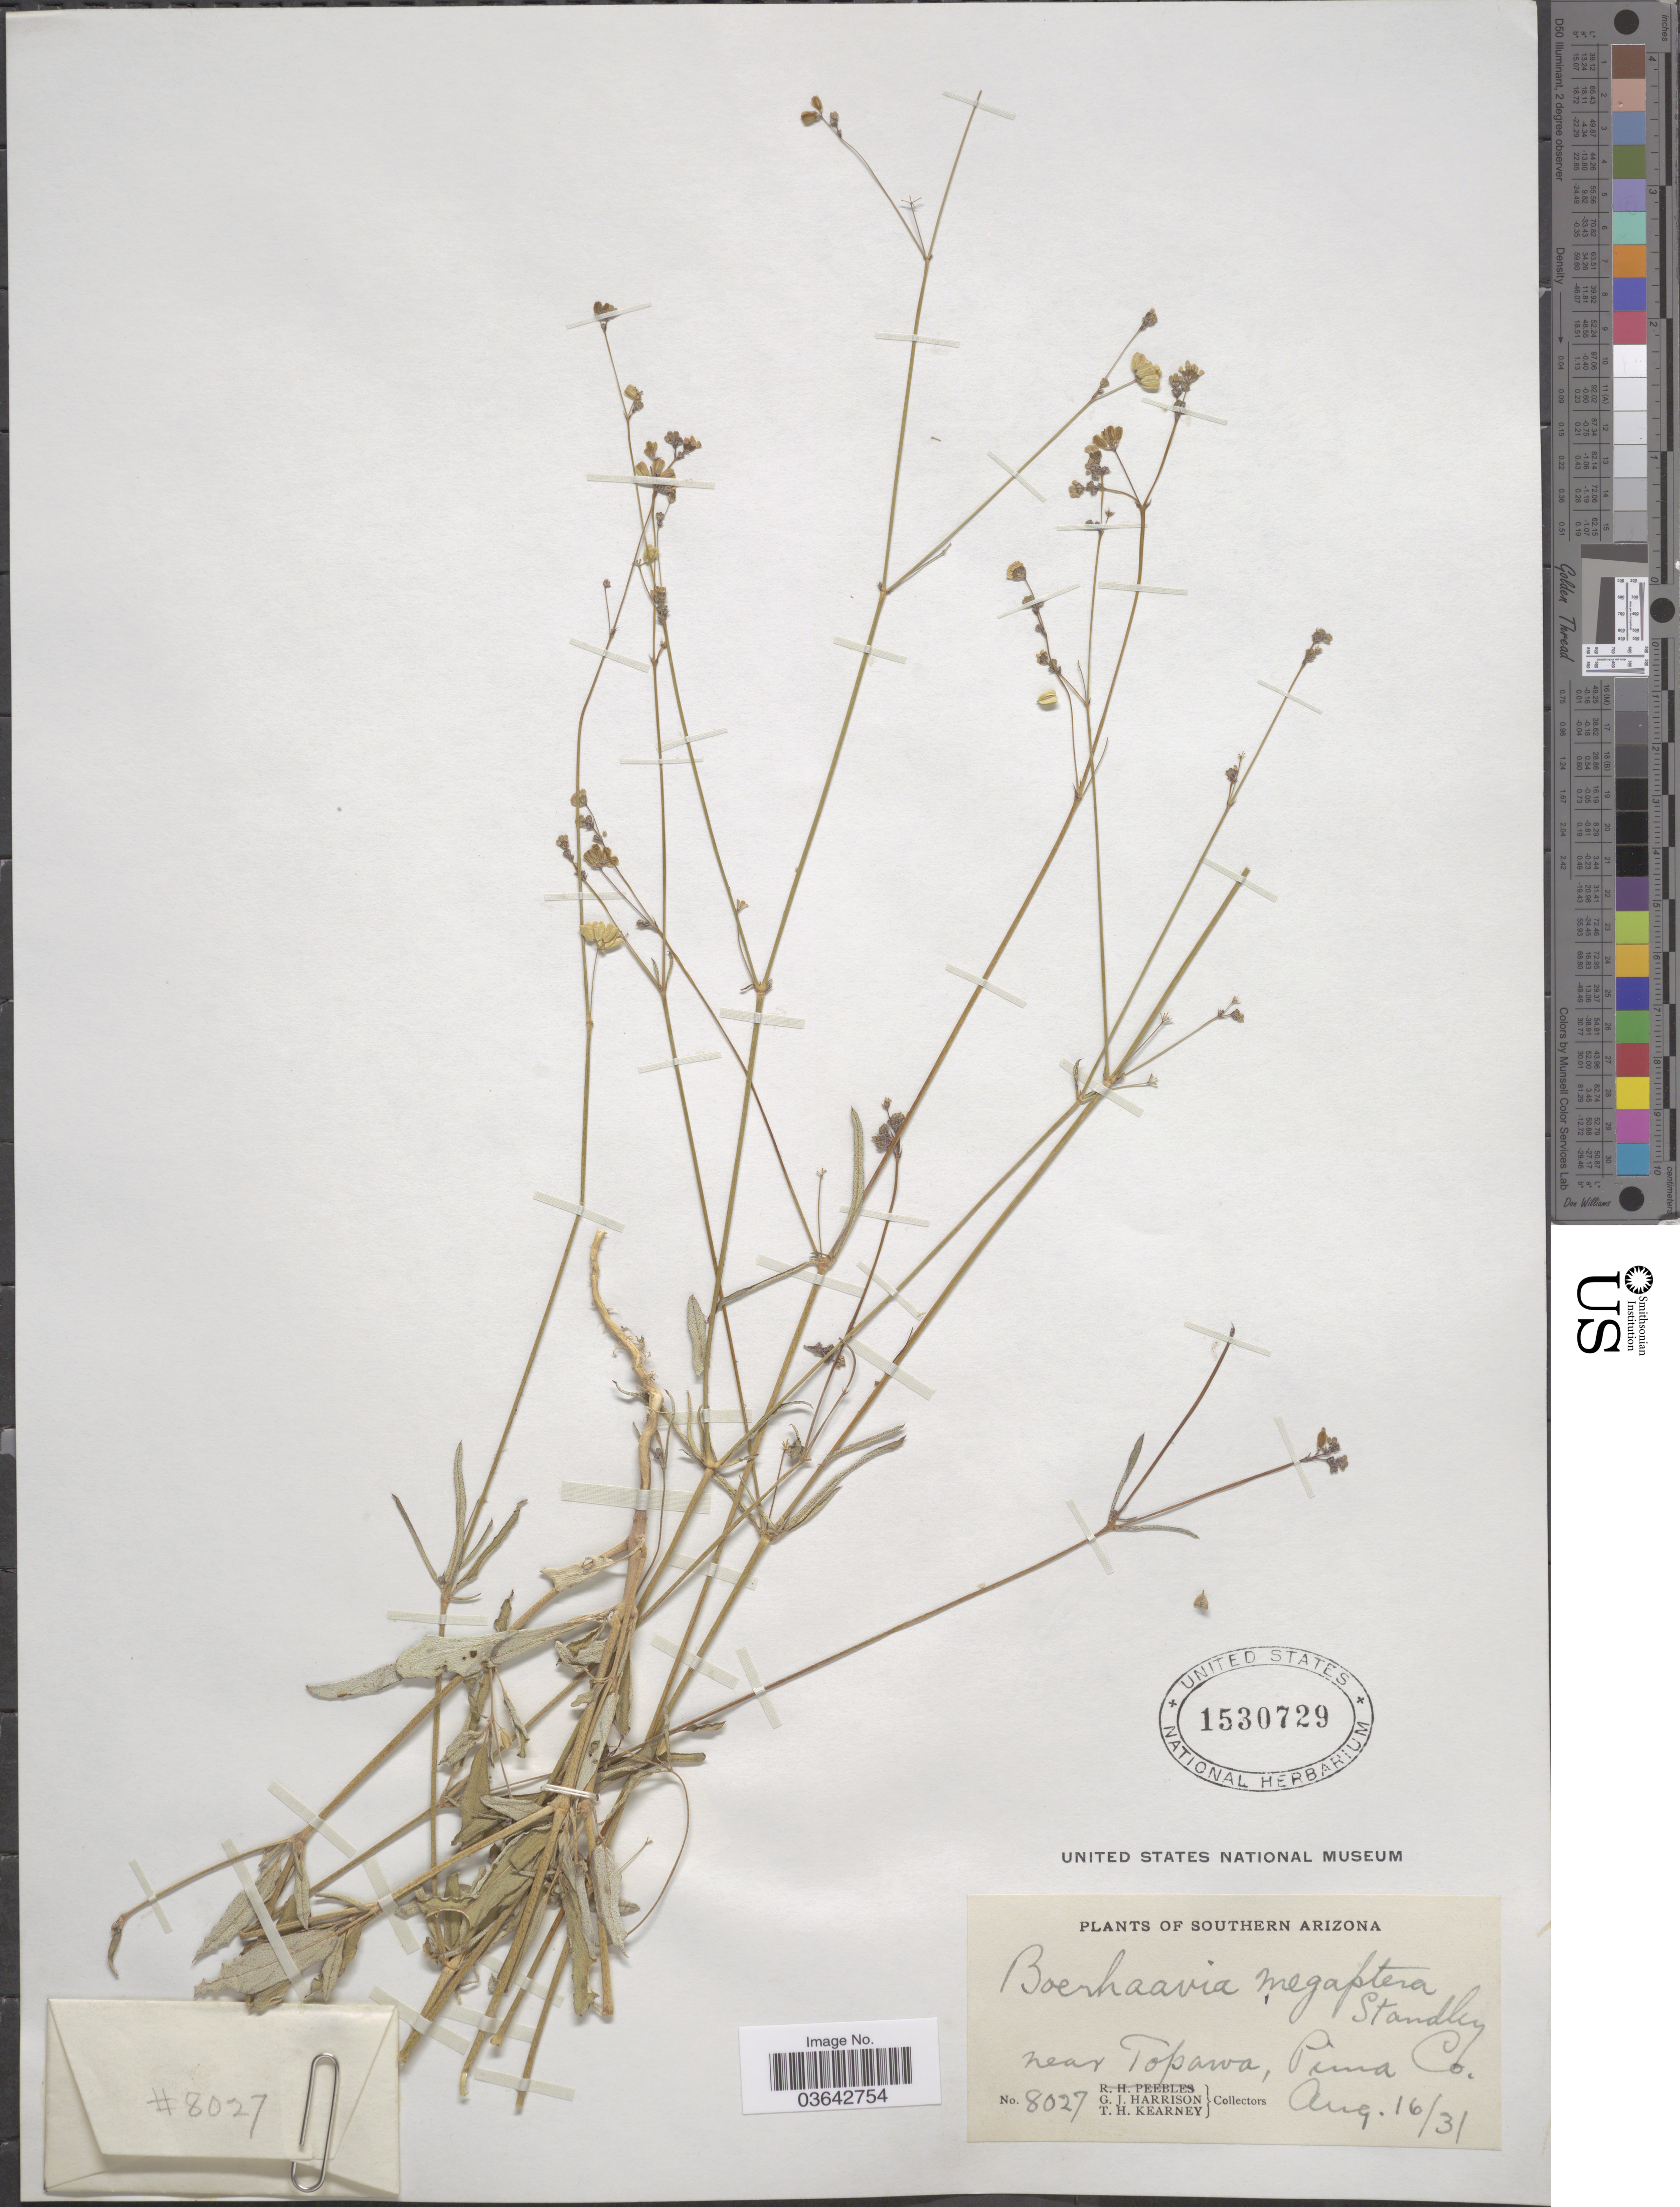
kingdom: Plantae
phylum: Tracheophyta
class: Magnoliopsida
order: Caryophyllales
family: Nyctaginaceae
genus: Boerhavia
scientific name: Boerhavia megaptera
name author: Standl.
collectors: G. J. Harrison & T. H. Kearney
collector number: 8027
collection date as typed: Transcribed d/m/y: 16/8/31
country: United States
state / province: Arizona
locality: Southern Arizona. Near Topawa, Pima Co.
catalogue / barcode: US 1530729